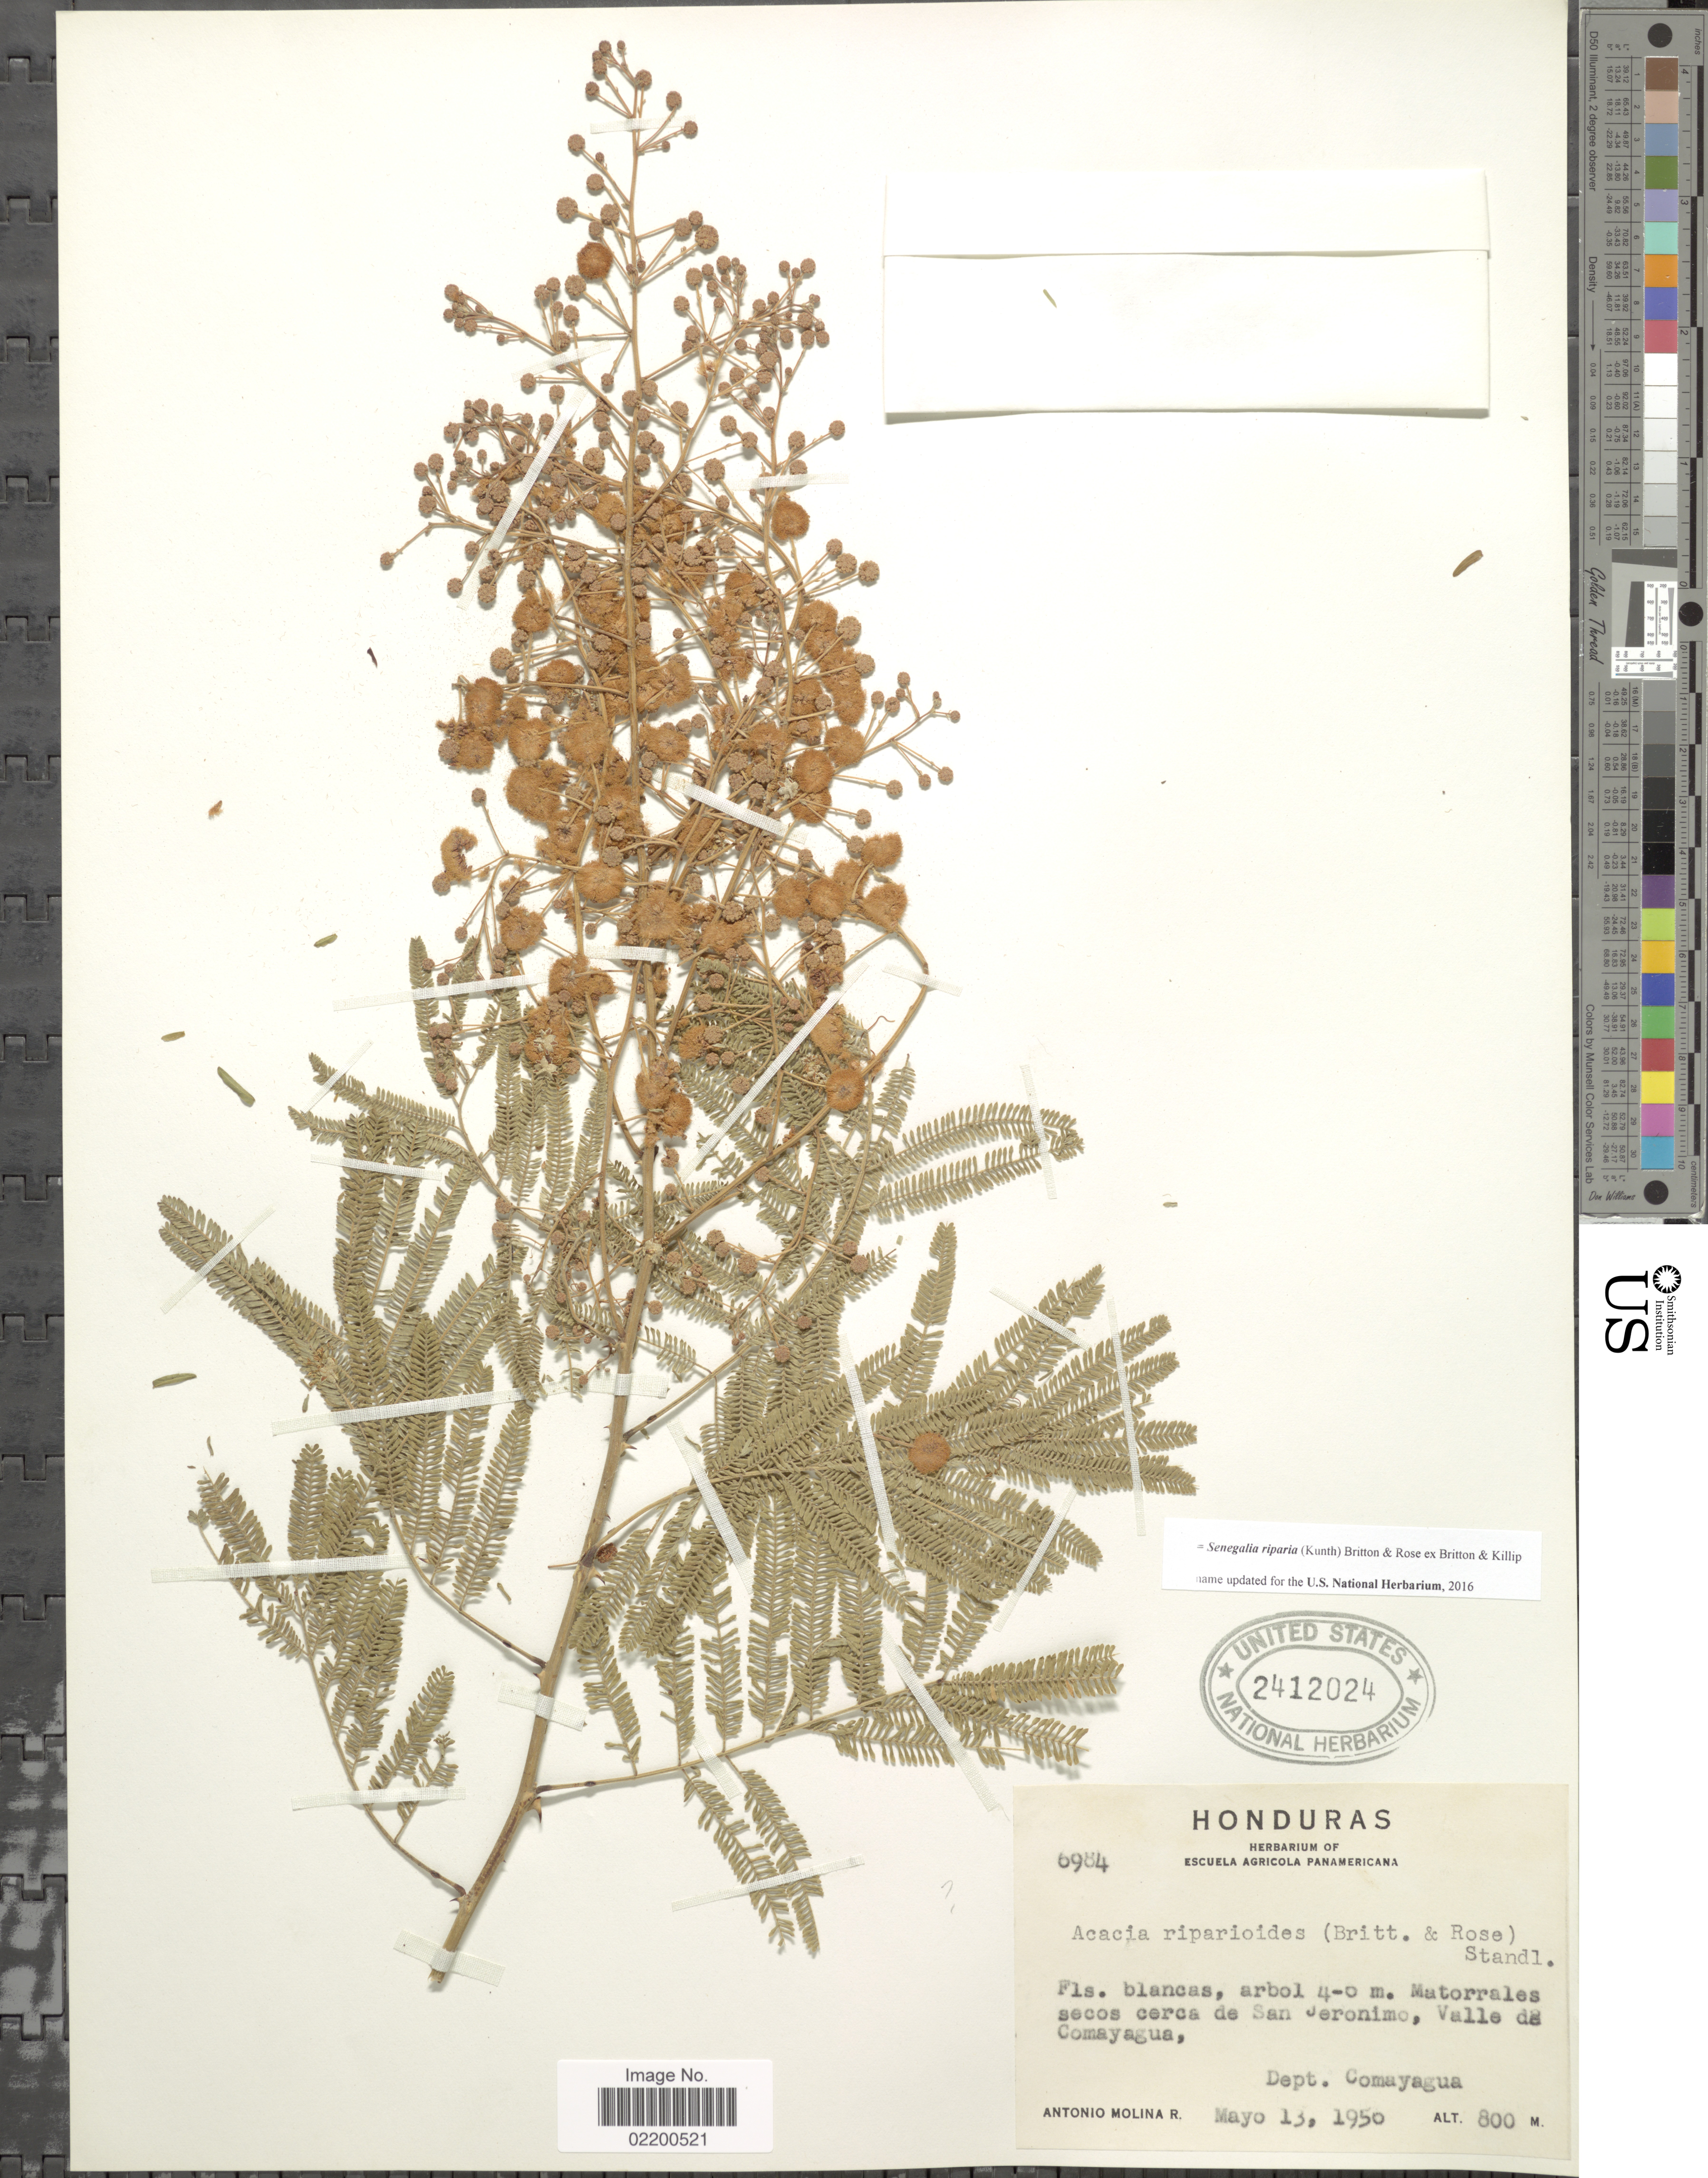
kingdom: Plantae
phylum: Tracheophyta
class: Magnoliopsida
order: Fabales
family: Fabaceae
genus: Senegalia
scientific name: Senegalia riparia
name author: (Kunth) Britton & Rose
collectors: A. Molina R.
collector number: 6984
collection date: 1950-05-13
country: Honduras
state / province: Comayagua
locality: Matorrales secos cerca de San Jeronimo, Valle de Comayagya, Dept. Comayagua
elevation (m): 800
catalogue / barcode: US 2412024